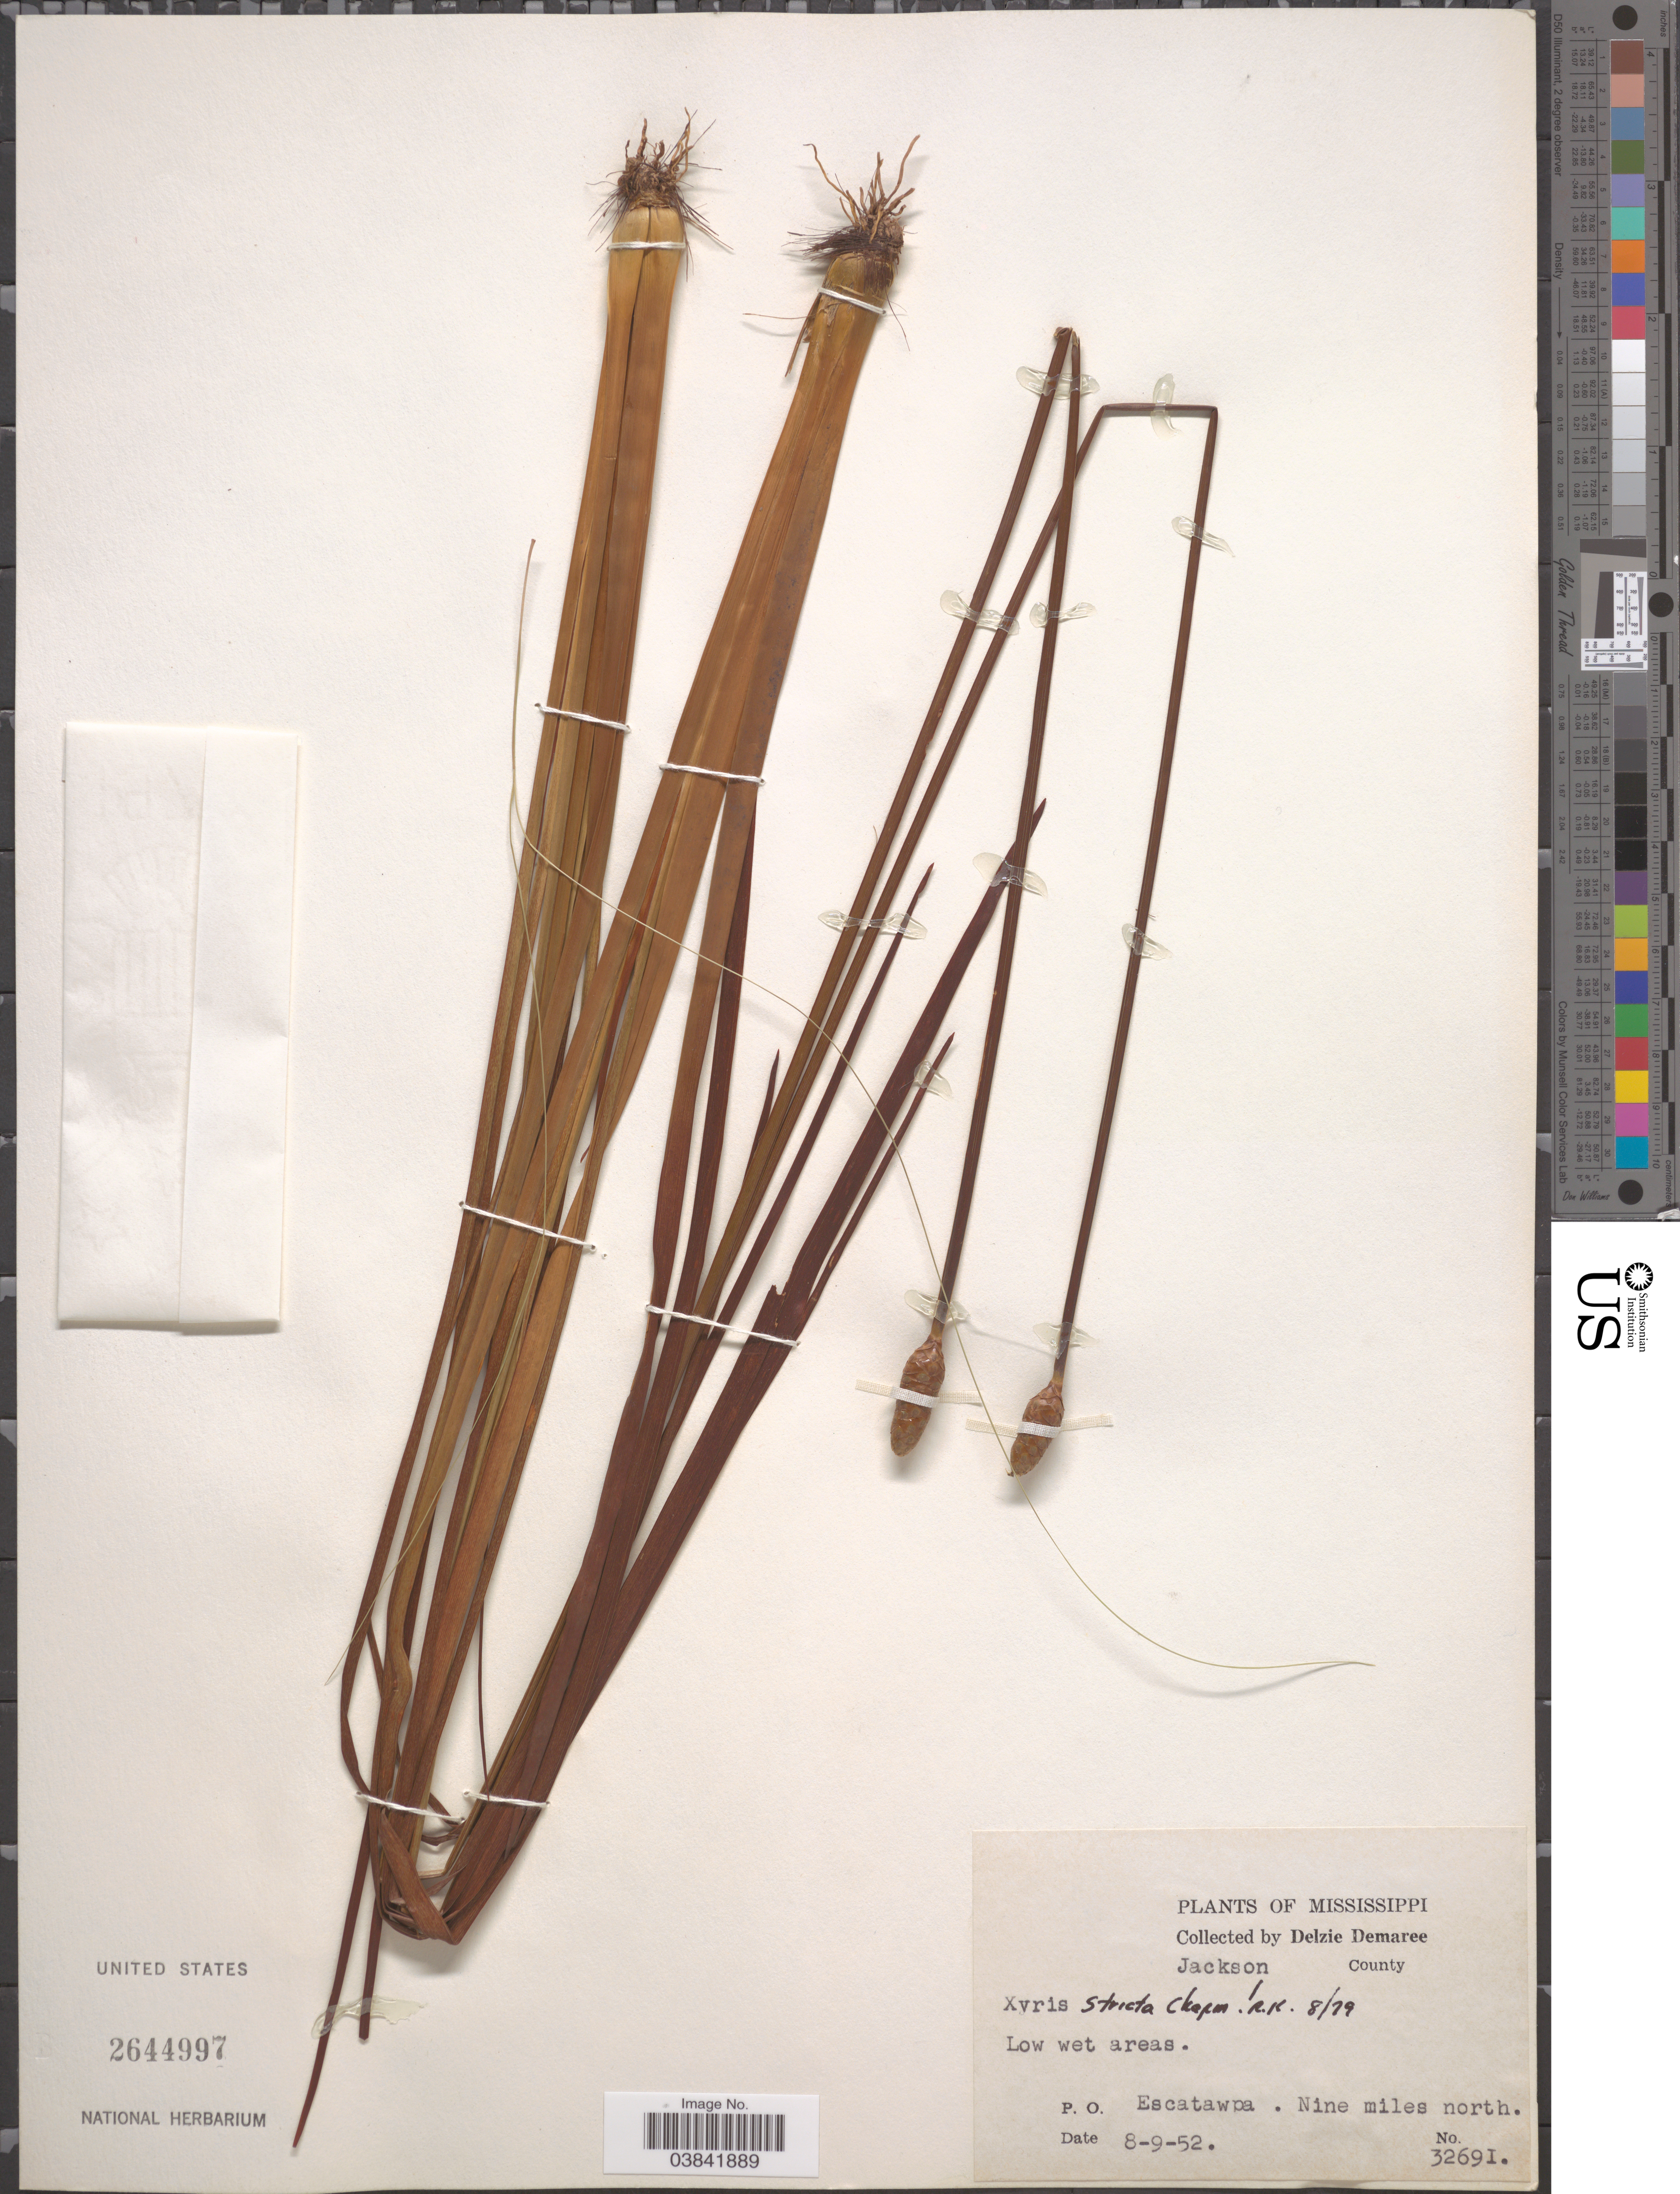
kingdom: Plantae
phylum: Tracheophyta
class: Liliopsida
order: Poales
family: Xyridaceae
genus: Xyris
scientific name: Xyris stricta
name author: Chapm.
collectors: D. Demaree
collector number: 32691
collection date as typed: Transcribed d/m/y: 9/8/52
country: United States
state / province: Mississippi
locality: Jackson County. P. O. Escatawpa. Nine miles north.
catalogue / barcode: US 2644997